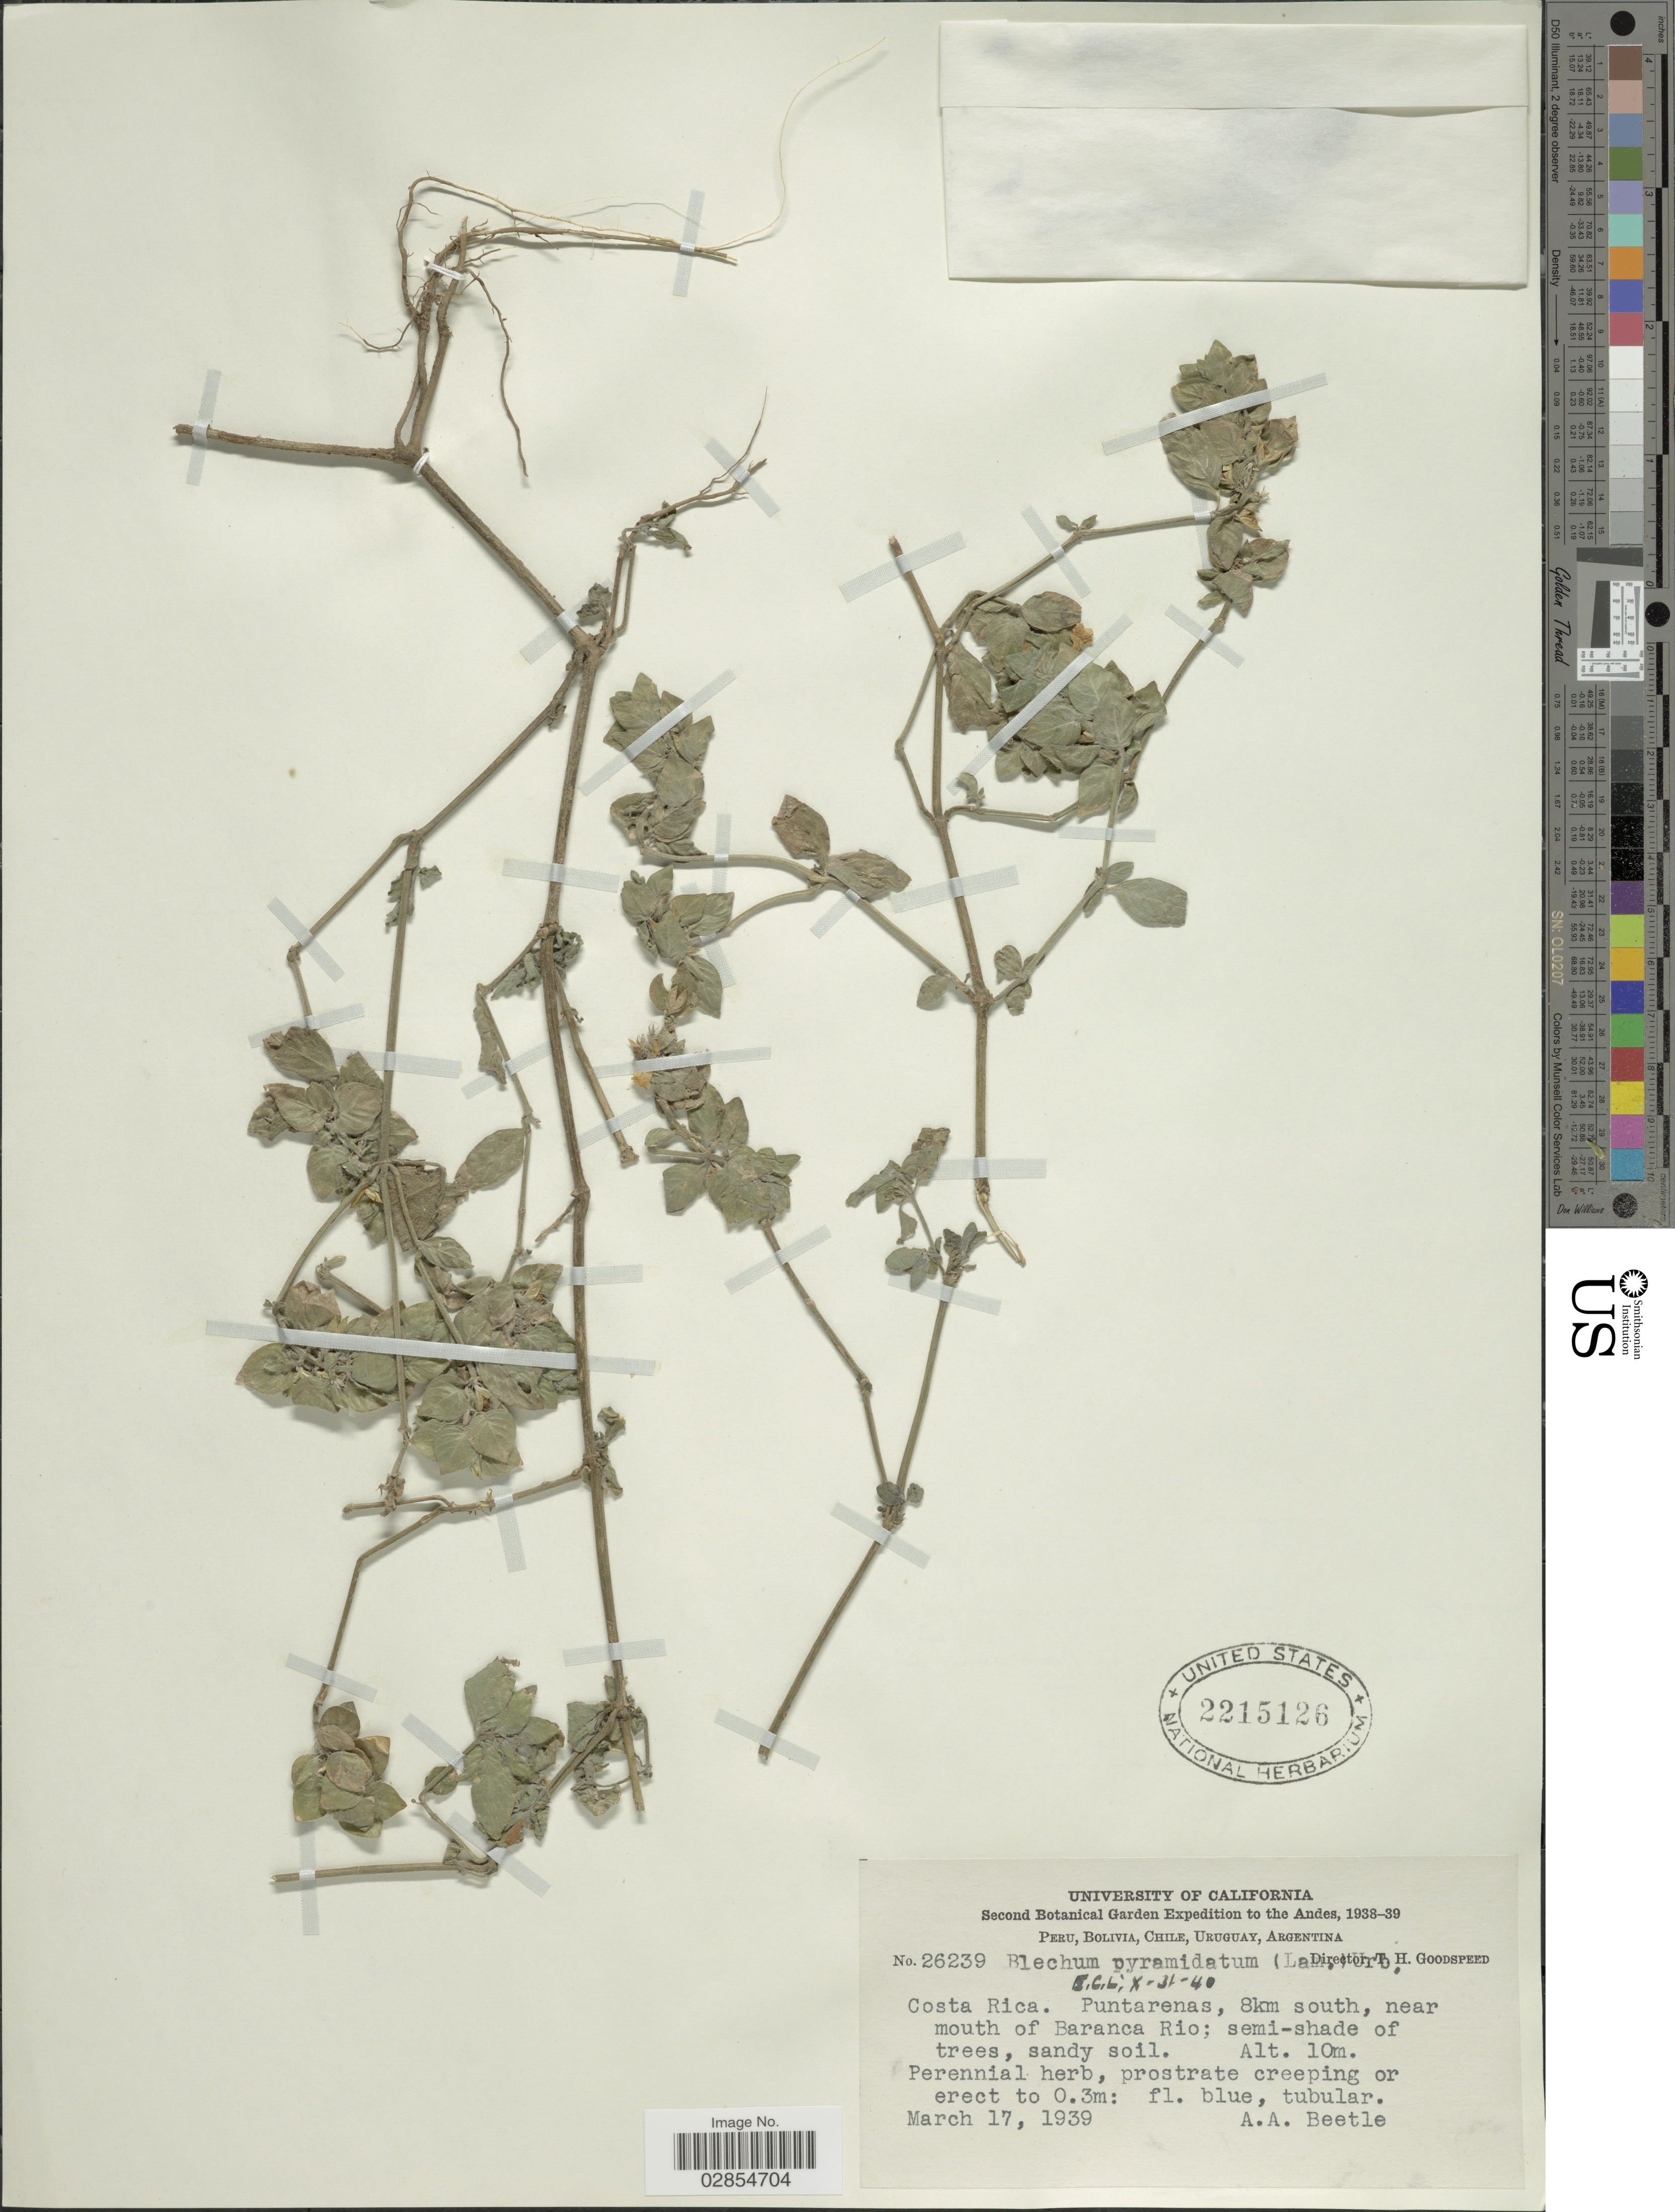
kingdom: Plantae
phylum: Tracheophyta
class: Magnoliopsida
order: Lamiales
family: Acanthaceae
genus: Blechum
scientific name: Blechum pyramidatum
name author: (Lam.) Urb.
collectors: A. A. Beetle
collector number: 26239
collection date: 1939-03-17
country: Costa Rica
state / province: Puntarenas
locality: Andes. Puntarenas, 8km south, near mouth of Baranca Rio.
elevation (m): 10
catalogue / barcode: US 2215126